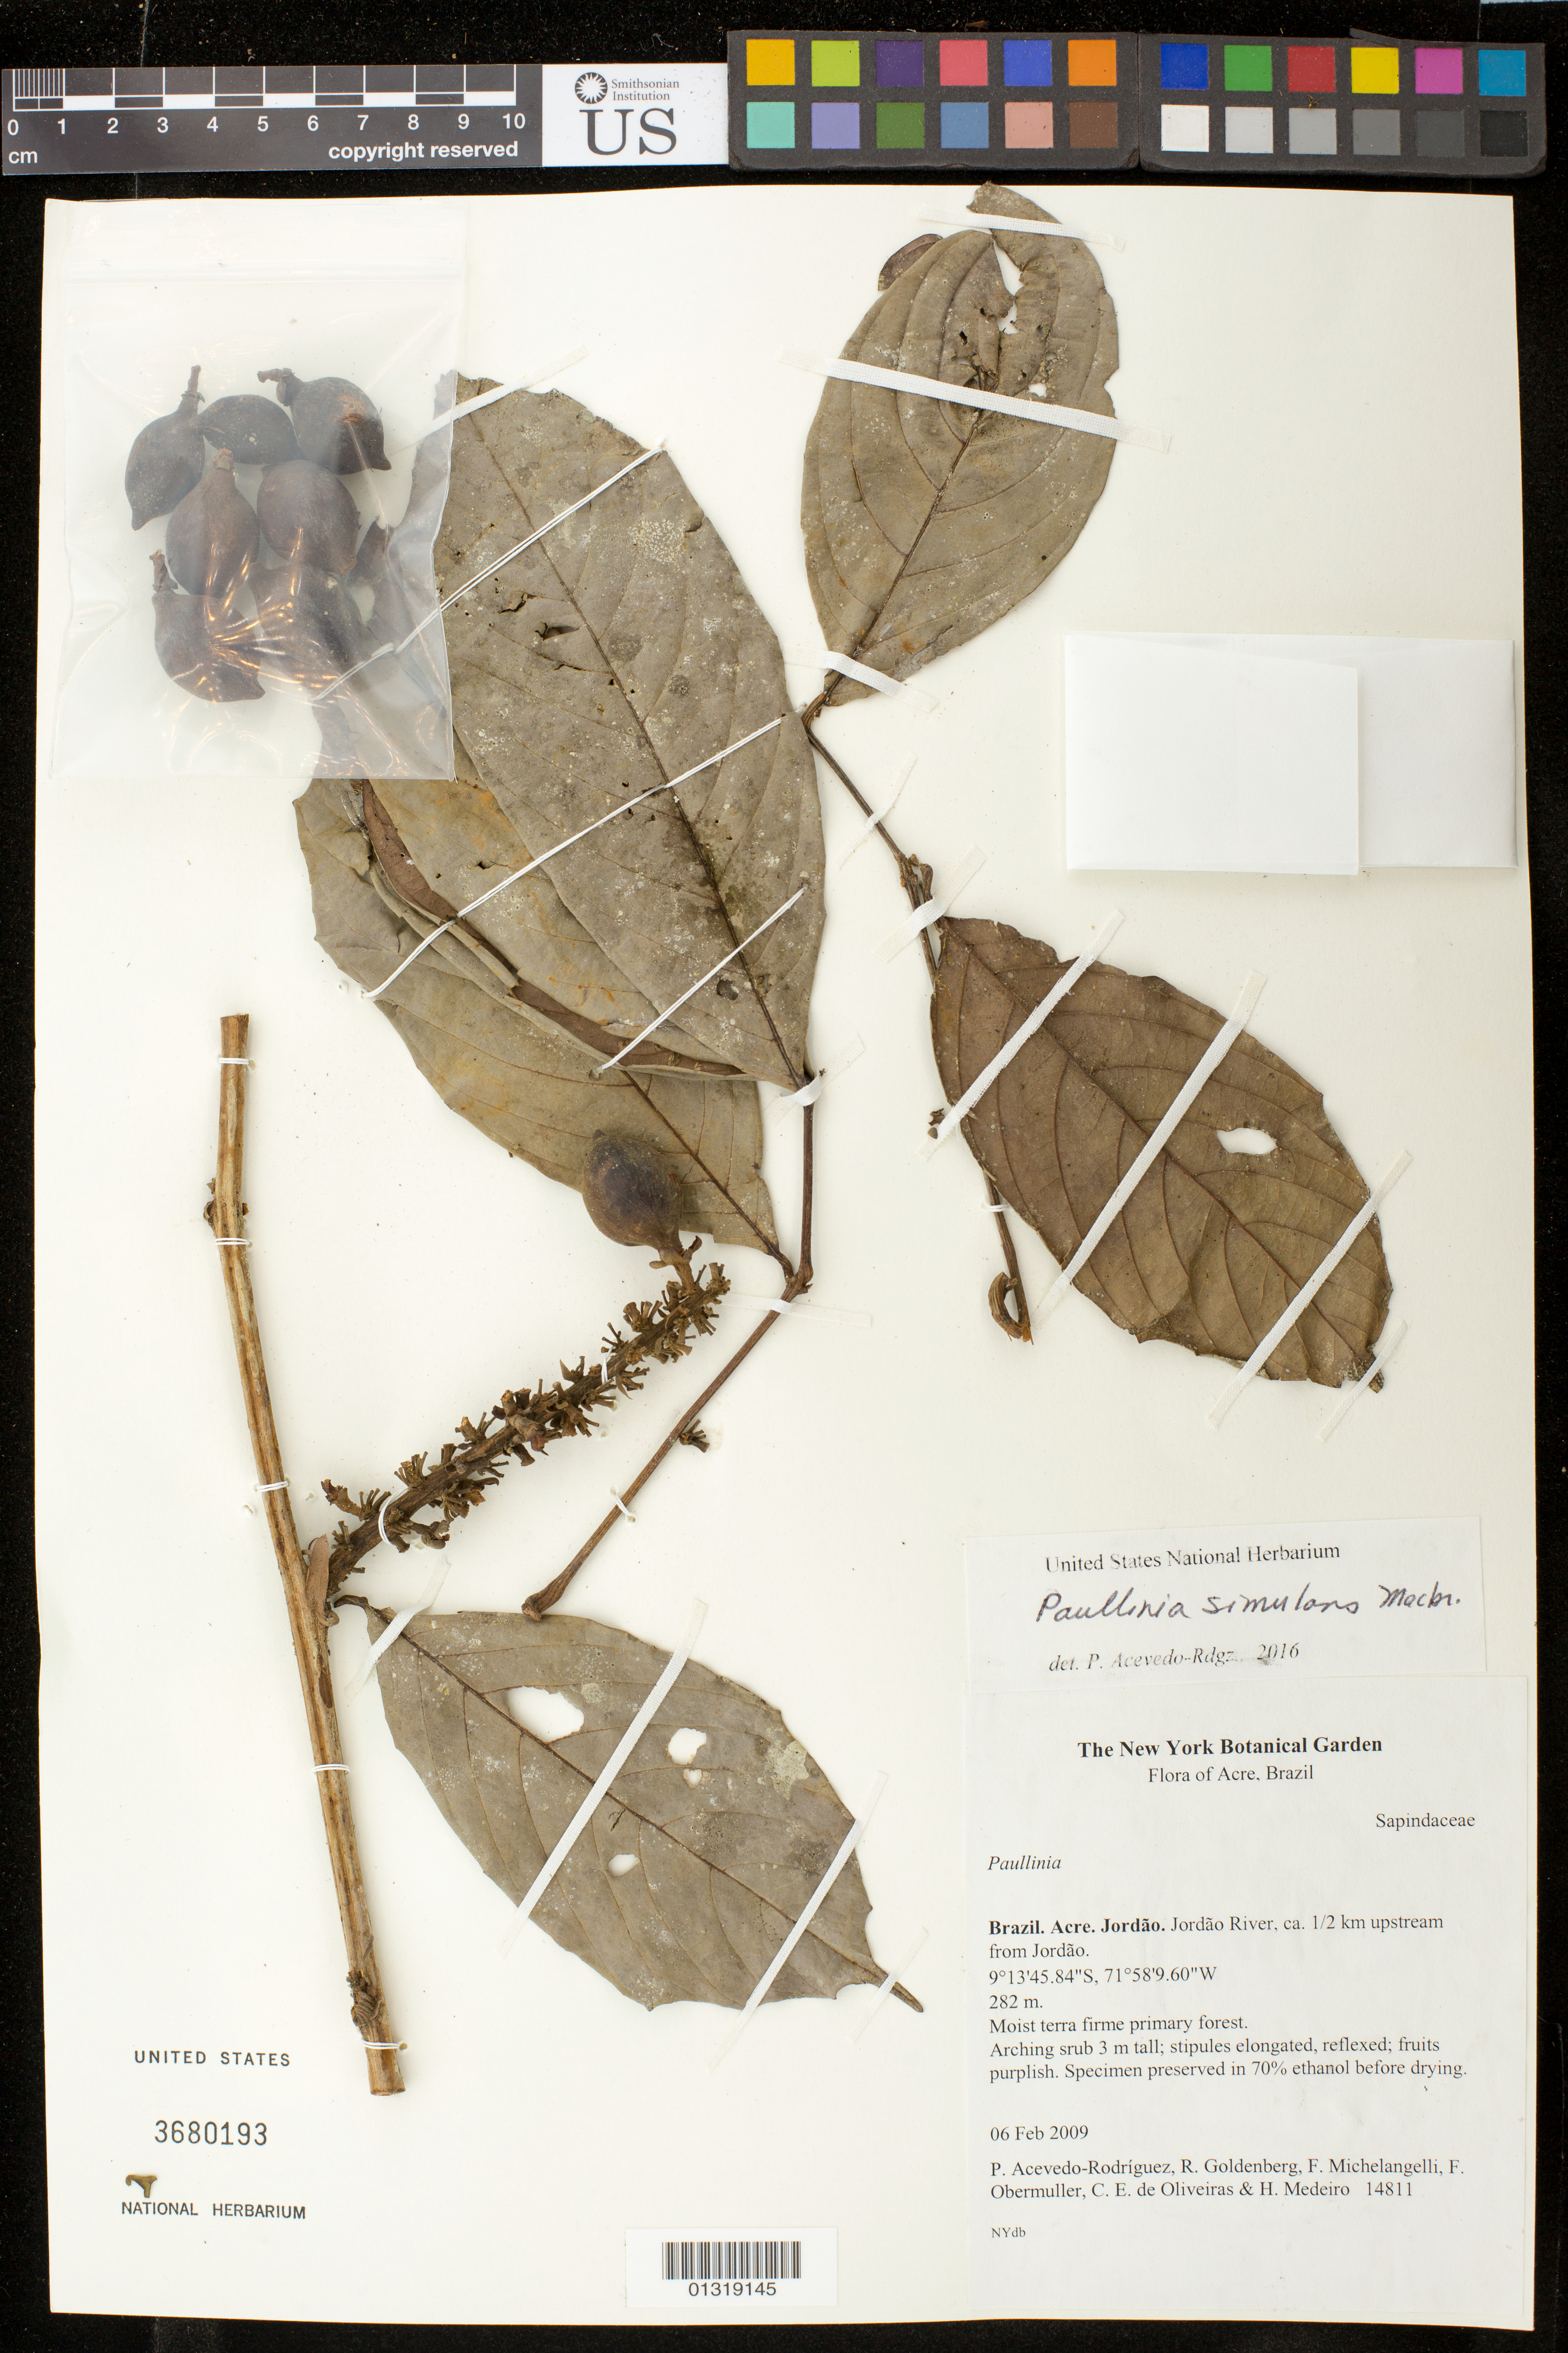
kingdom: Plantae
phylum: Tracheophyta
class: Magnoliopsida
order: Sapindales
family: Sapindaceae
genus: Paullinia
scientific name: Paullinia simulans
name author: J.F. Macbr.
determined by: Acevedo-Rodríguez, P., (BOT), Smithsonian Institution - National Museum of Natural History (UNITED STATES)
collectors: P. Acevedo-Rodr., R. Goldenberg, F. Michelangelli, F. A. Obermuller, C. E. de Oliveiras & H. Medeiro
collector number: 14811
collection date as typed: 06 Feb 2009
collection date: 2009-02-06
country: Brazil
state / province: Acre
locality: Acre; Municipio Jordao. Jordao River, ca. 1/2 km upstream from Jordao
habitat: moist terra firme primary forest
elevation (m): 282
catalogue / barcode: US 3680193